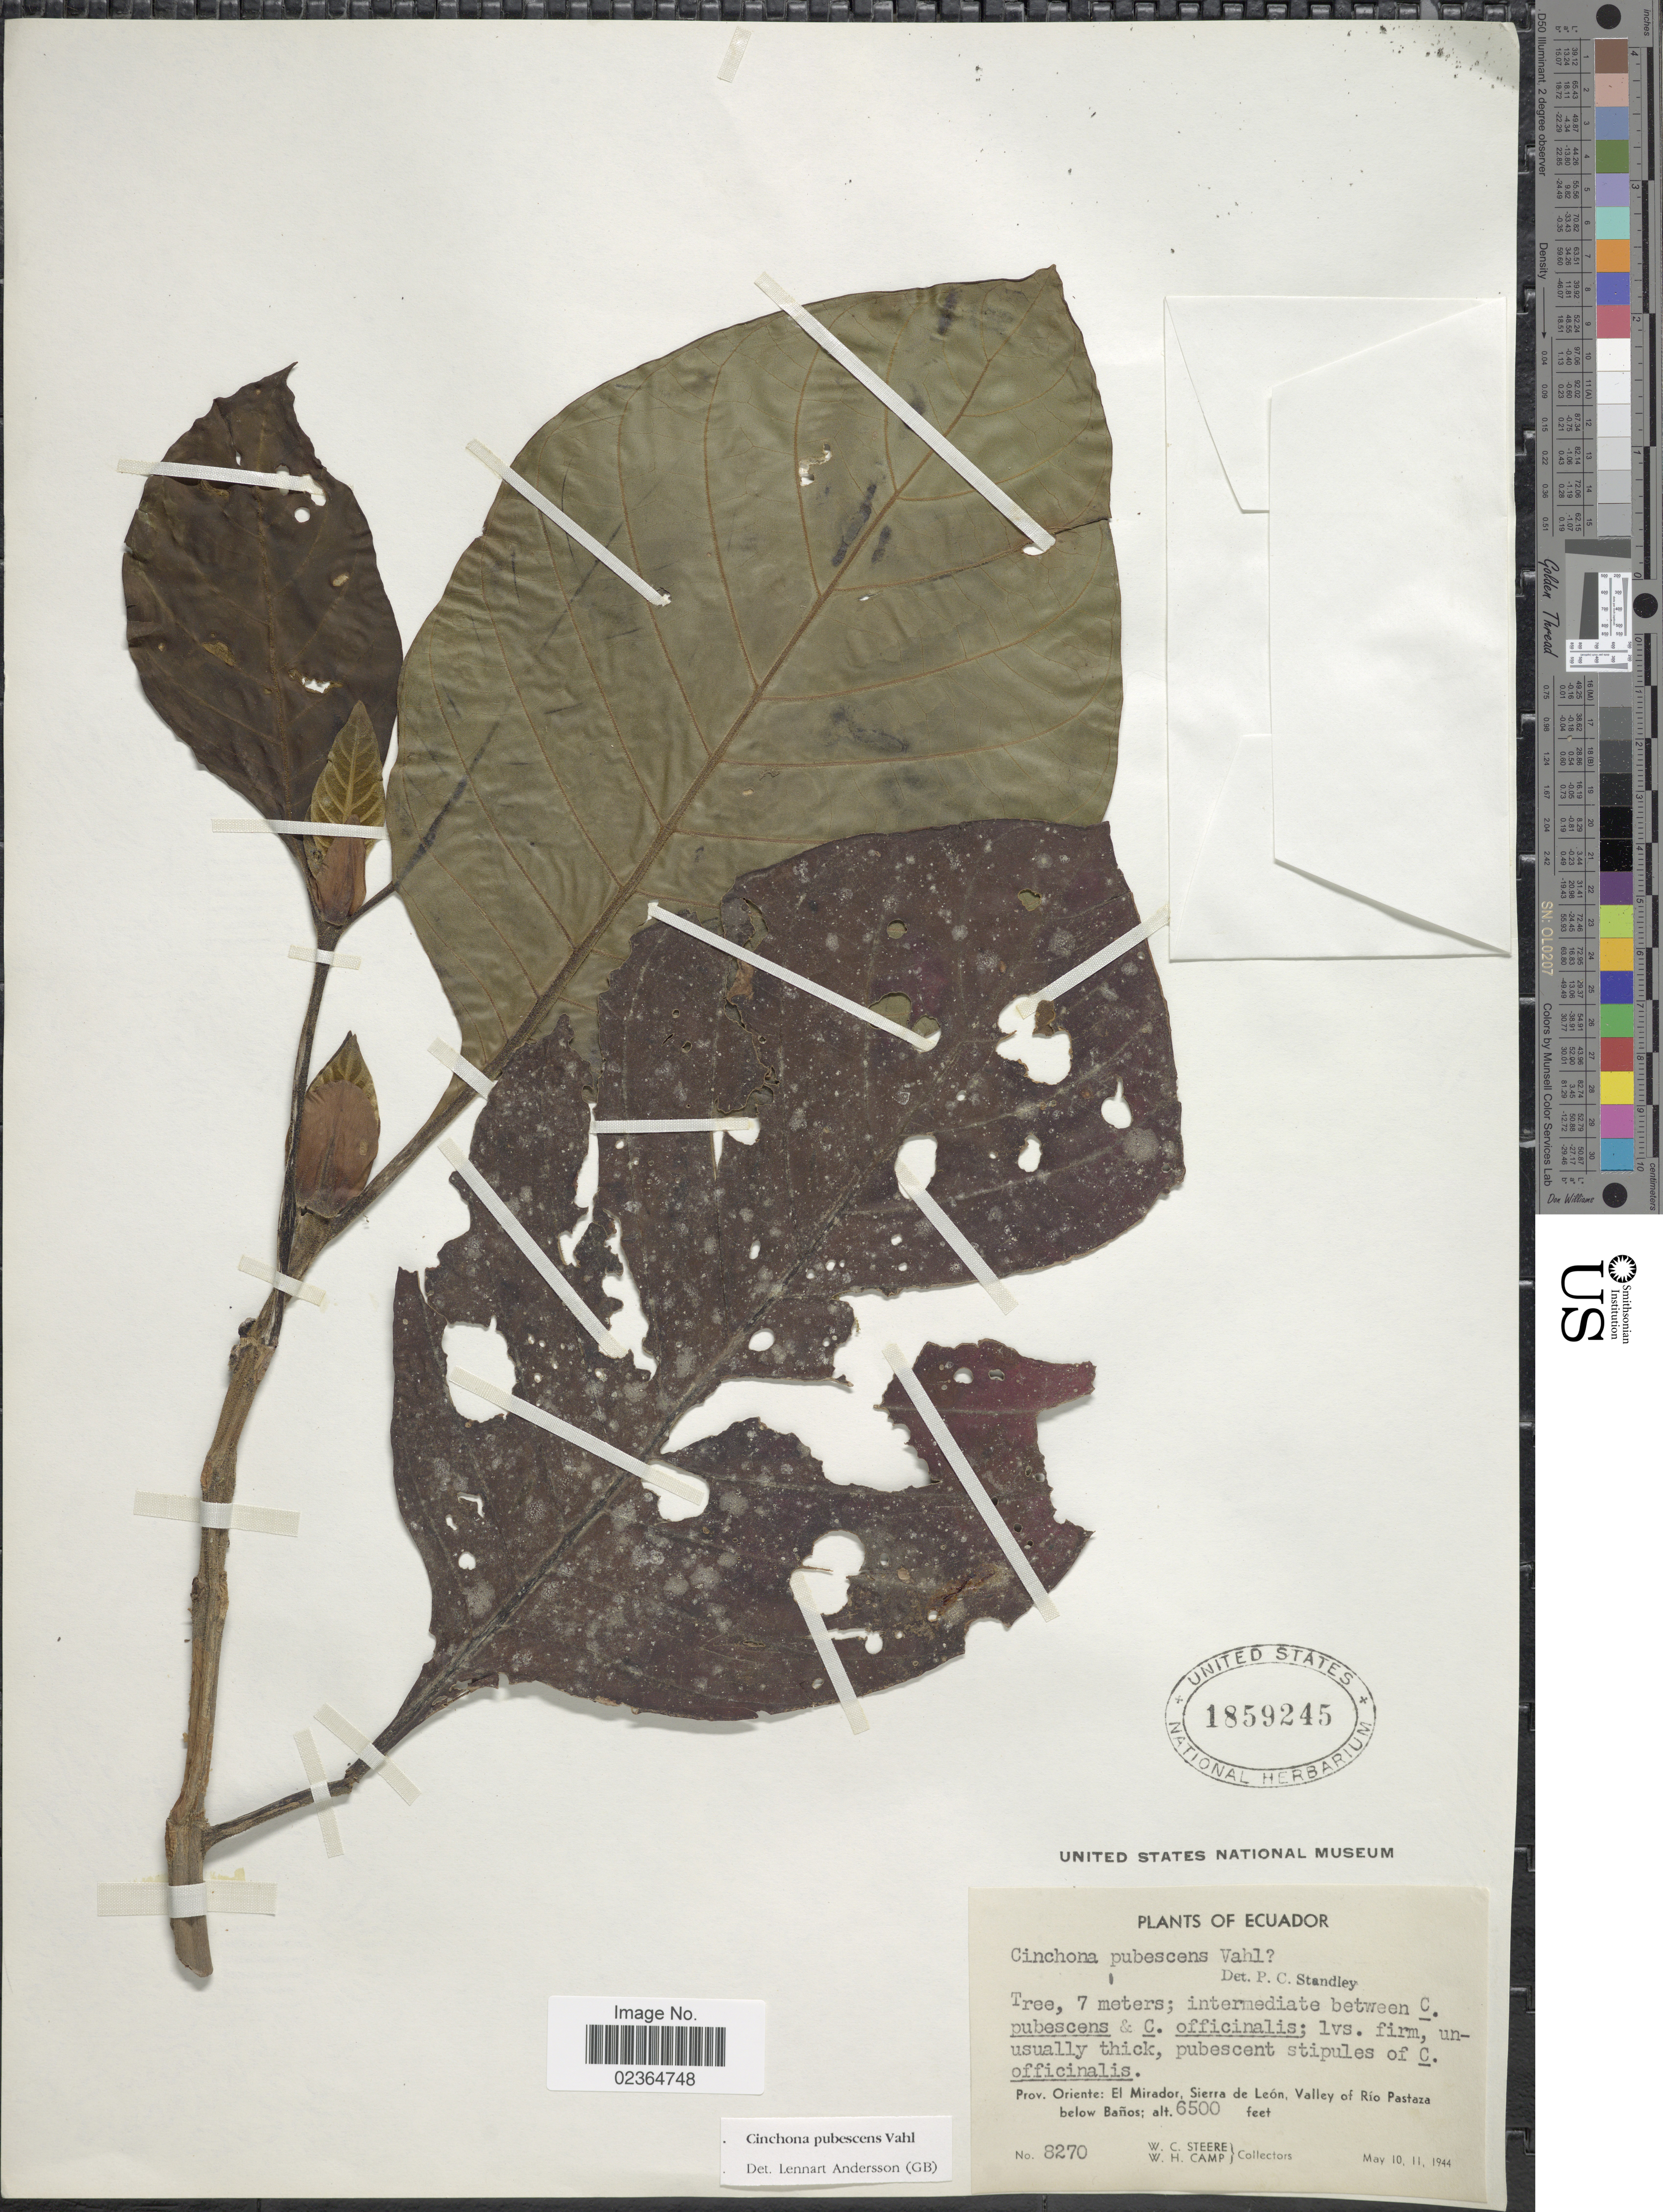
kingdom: Plantae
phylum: Tracheophyta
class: Magnoliopsida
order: Gentianales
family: Rubiaceae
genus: Cinchona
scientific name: Cinchona pubescens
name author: Vahl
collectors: W. C. Steere & W. H. Camp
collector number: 8270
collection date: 1944-05-10/1944-05-11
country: Ecuador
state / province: Pastaza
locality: Prov. Oriente: El Mirador, Sierra de León, Valley of Río Pastaza below Baños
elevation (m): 1981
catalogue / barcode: US 1859245